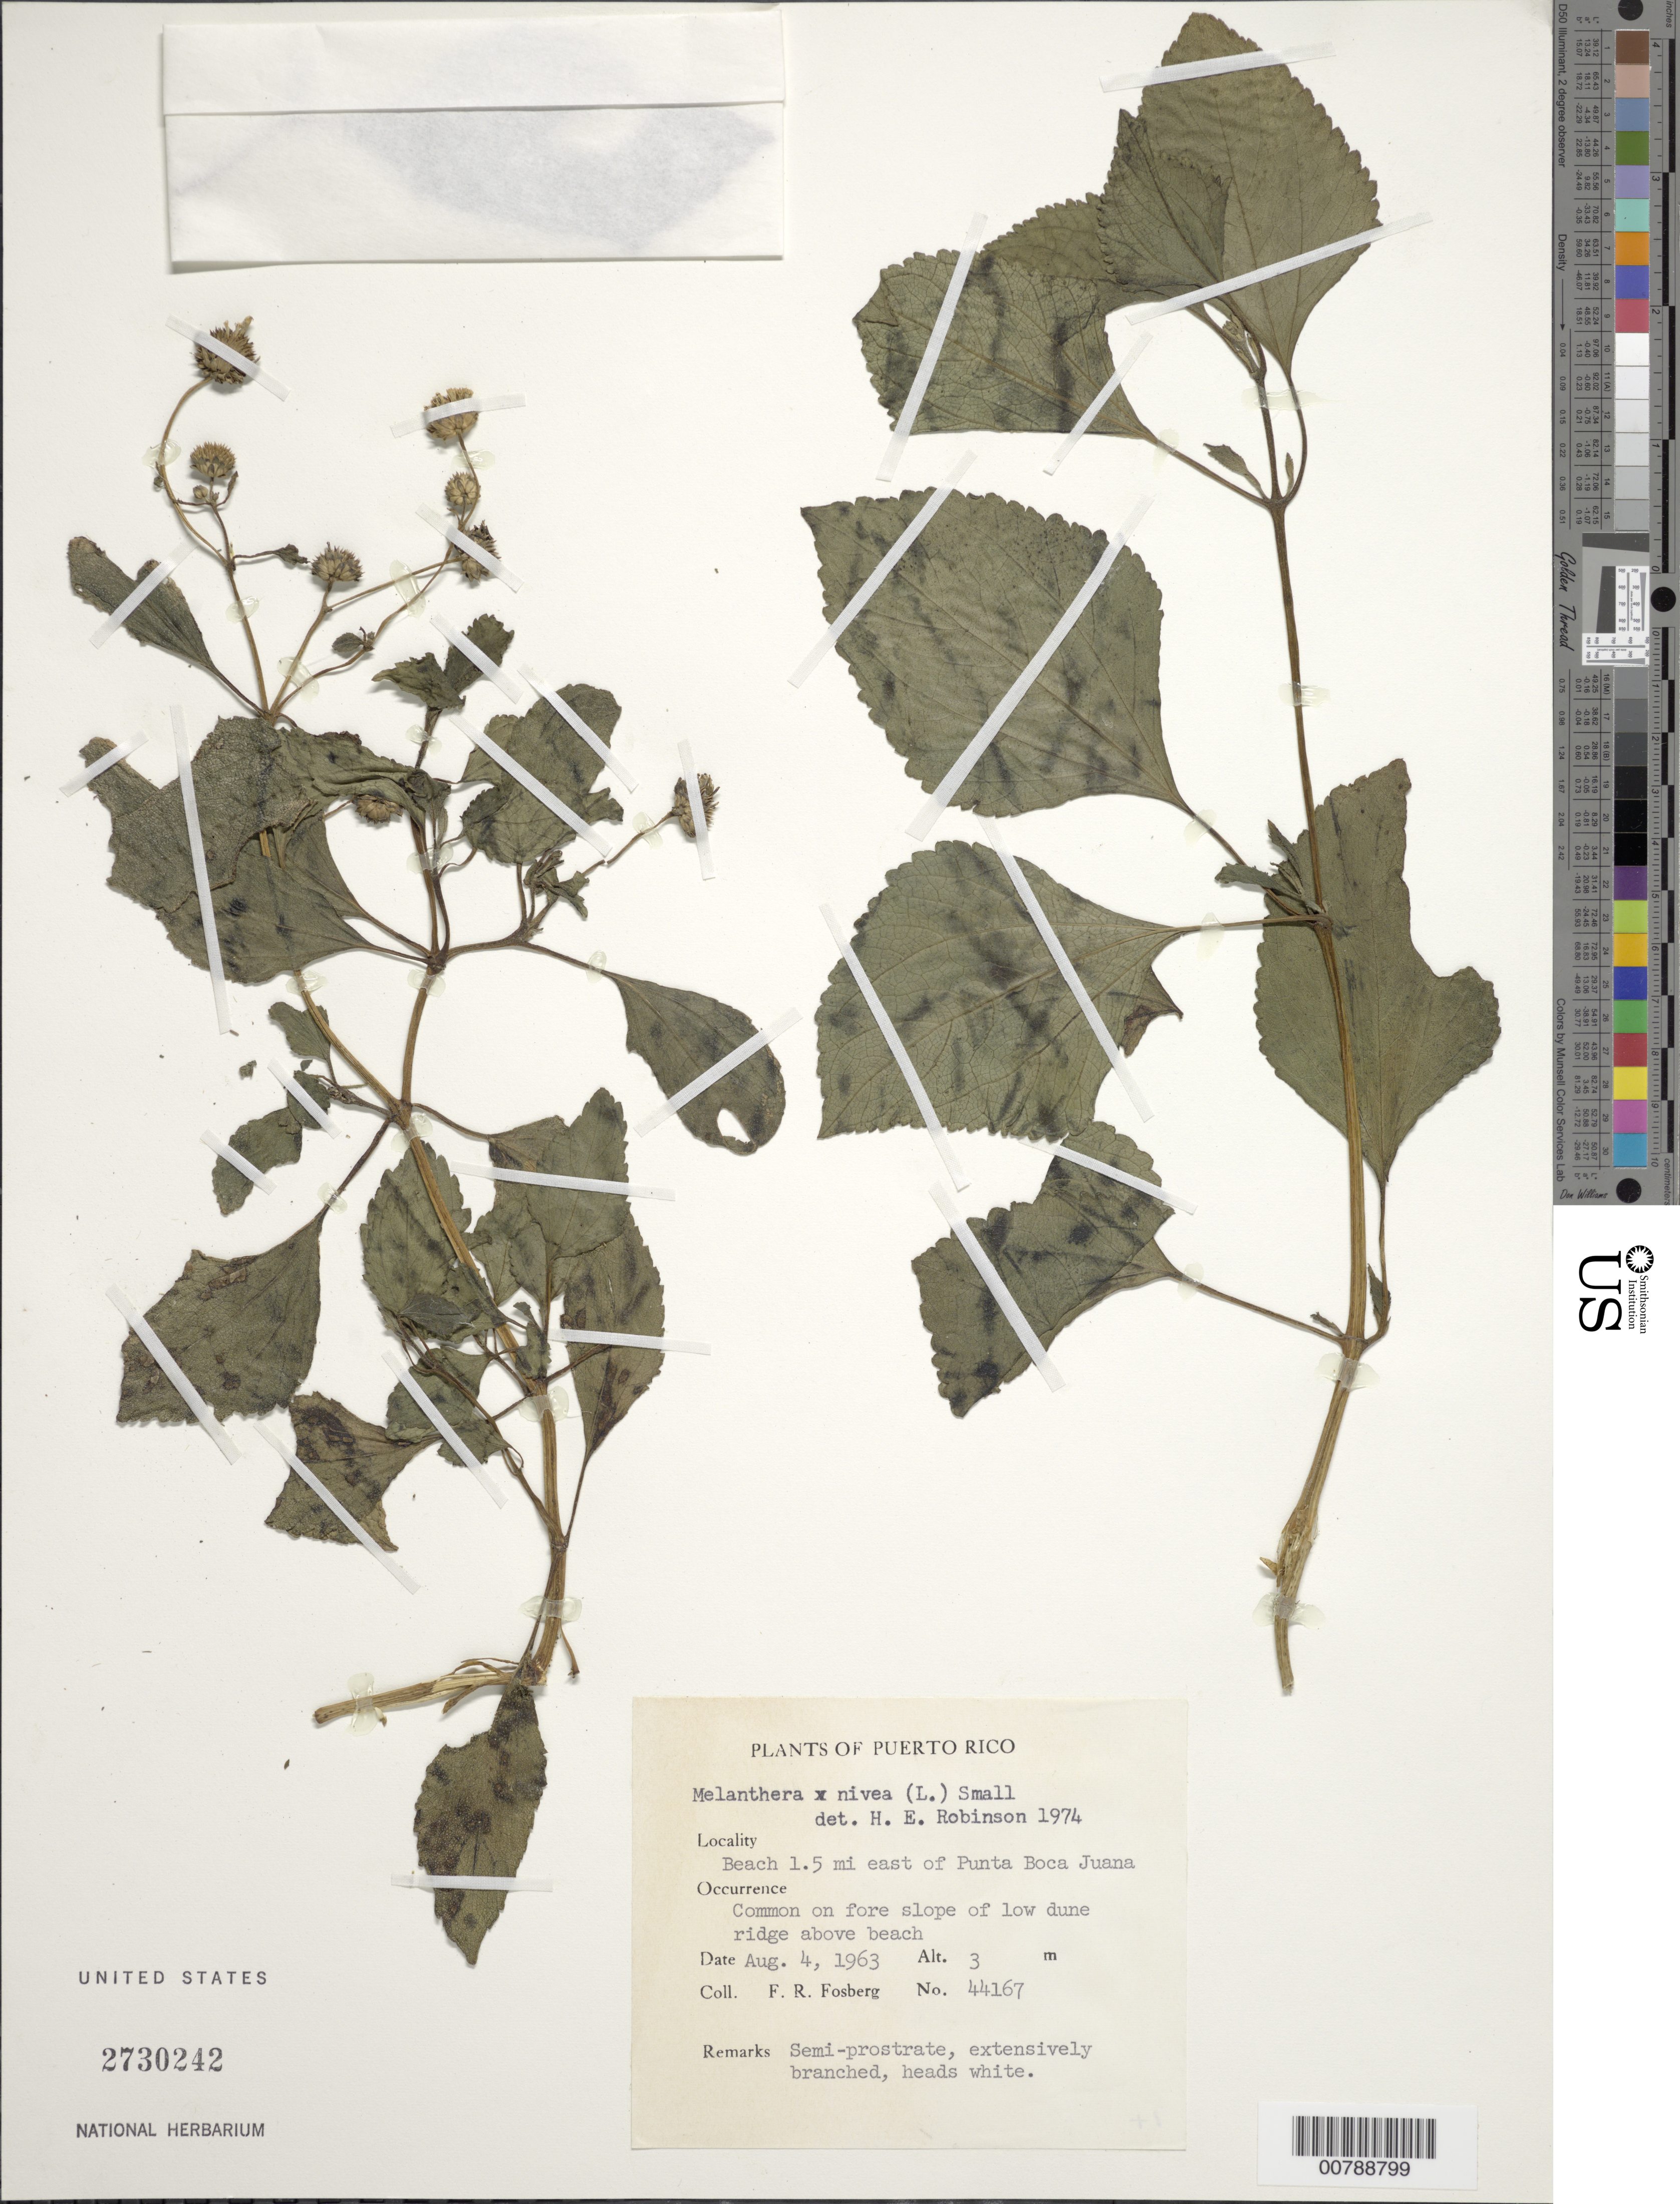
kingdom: Plantae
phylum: Tracheophyta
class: Magnoliopsida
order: Asterales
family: Asteraceae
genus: Melanthera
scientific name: Melanthera nivea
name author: (L.) Small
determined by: Robinson, Harold E., (US)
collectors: F. R. Fosberg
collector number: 44167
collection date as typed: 04 Aug 1963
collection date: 1963-08-04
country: Puerto Rico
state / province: Dorado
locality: Beach 1.5 mi east of Punta Boca Juana. Common on fore slope of low dune ridge above beach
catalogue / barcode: US 2730242